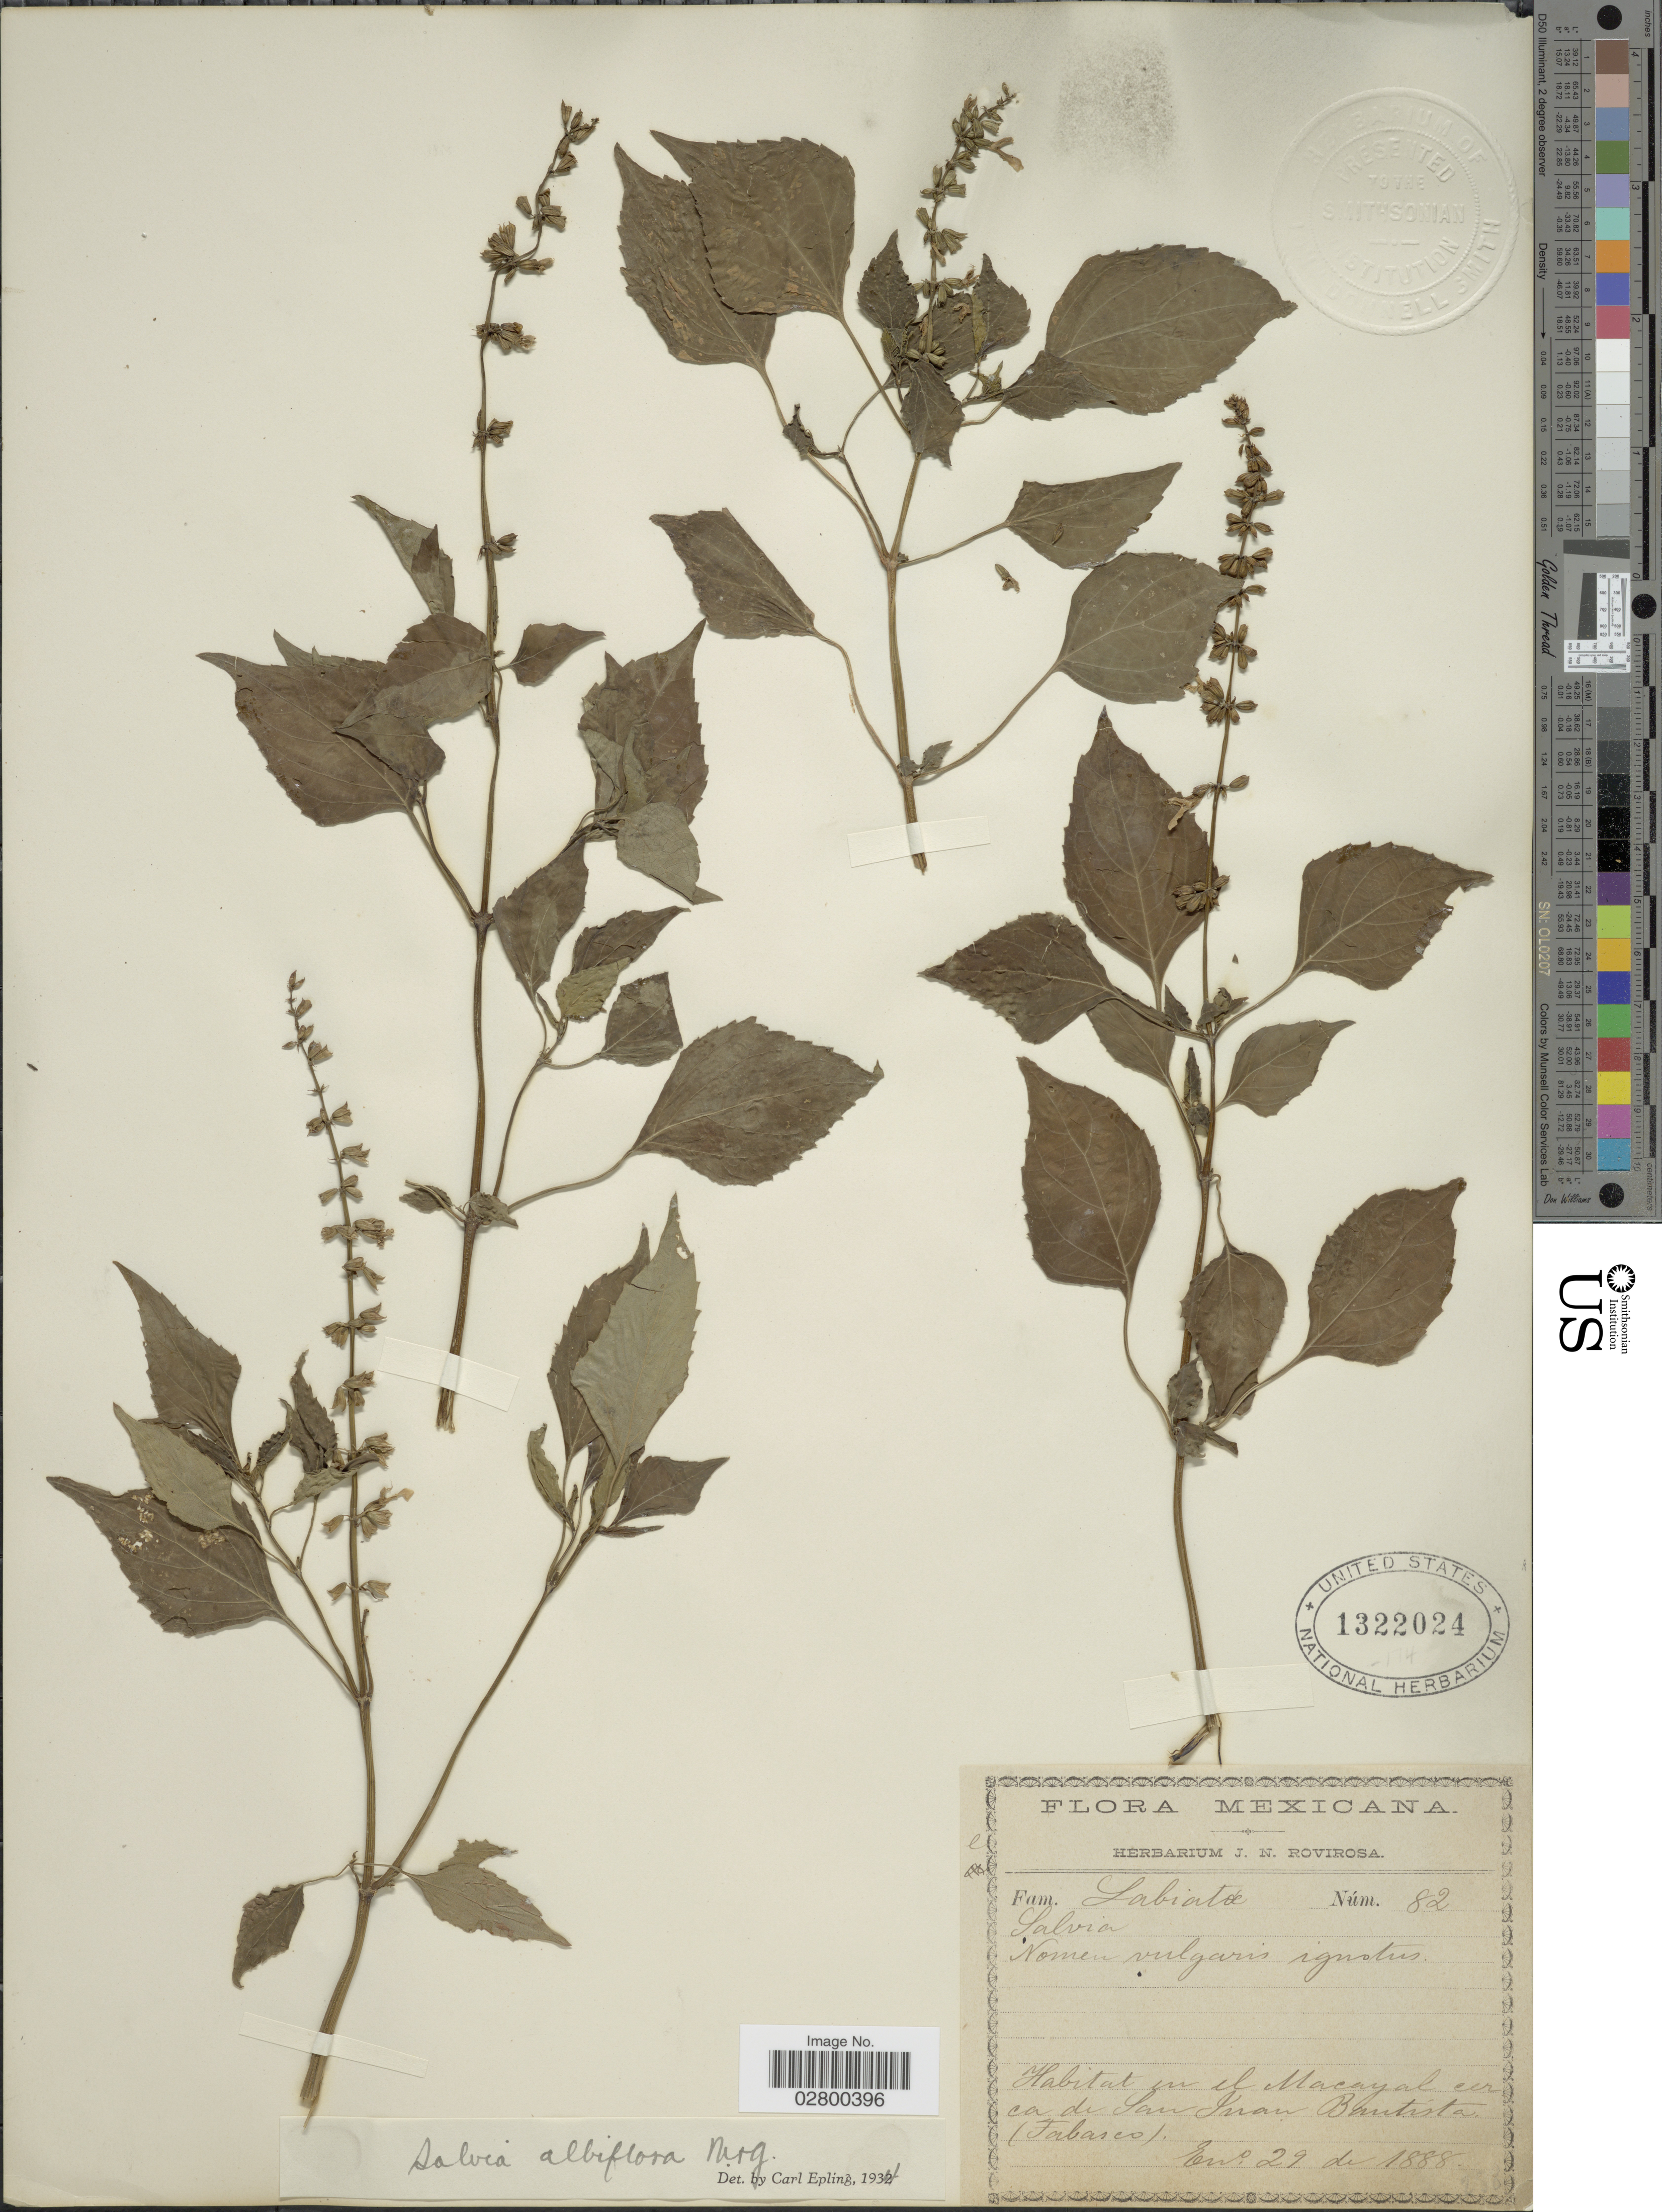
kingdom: Plantae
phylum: Tracheophyta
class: Magnoliopsida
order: Lamiales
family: Lamiaceae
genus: Salvia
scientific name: Salvia albiflora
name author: M. Martens & Galeotti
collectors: ex herb. J. N. Rovirosa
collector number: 82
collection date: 1888-01-29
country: Mexico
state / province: Tabasco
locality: En el Macayal cerca de San Juan, Bantista (Tabasco).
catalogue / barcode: US 1322024